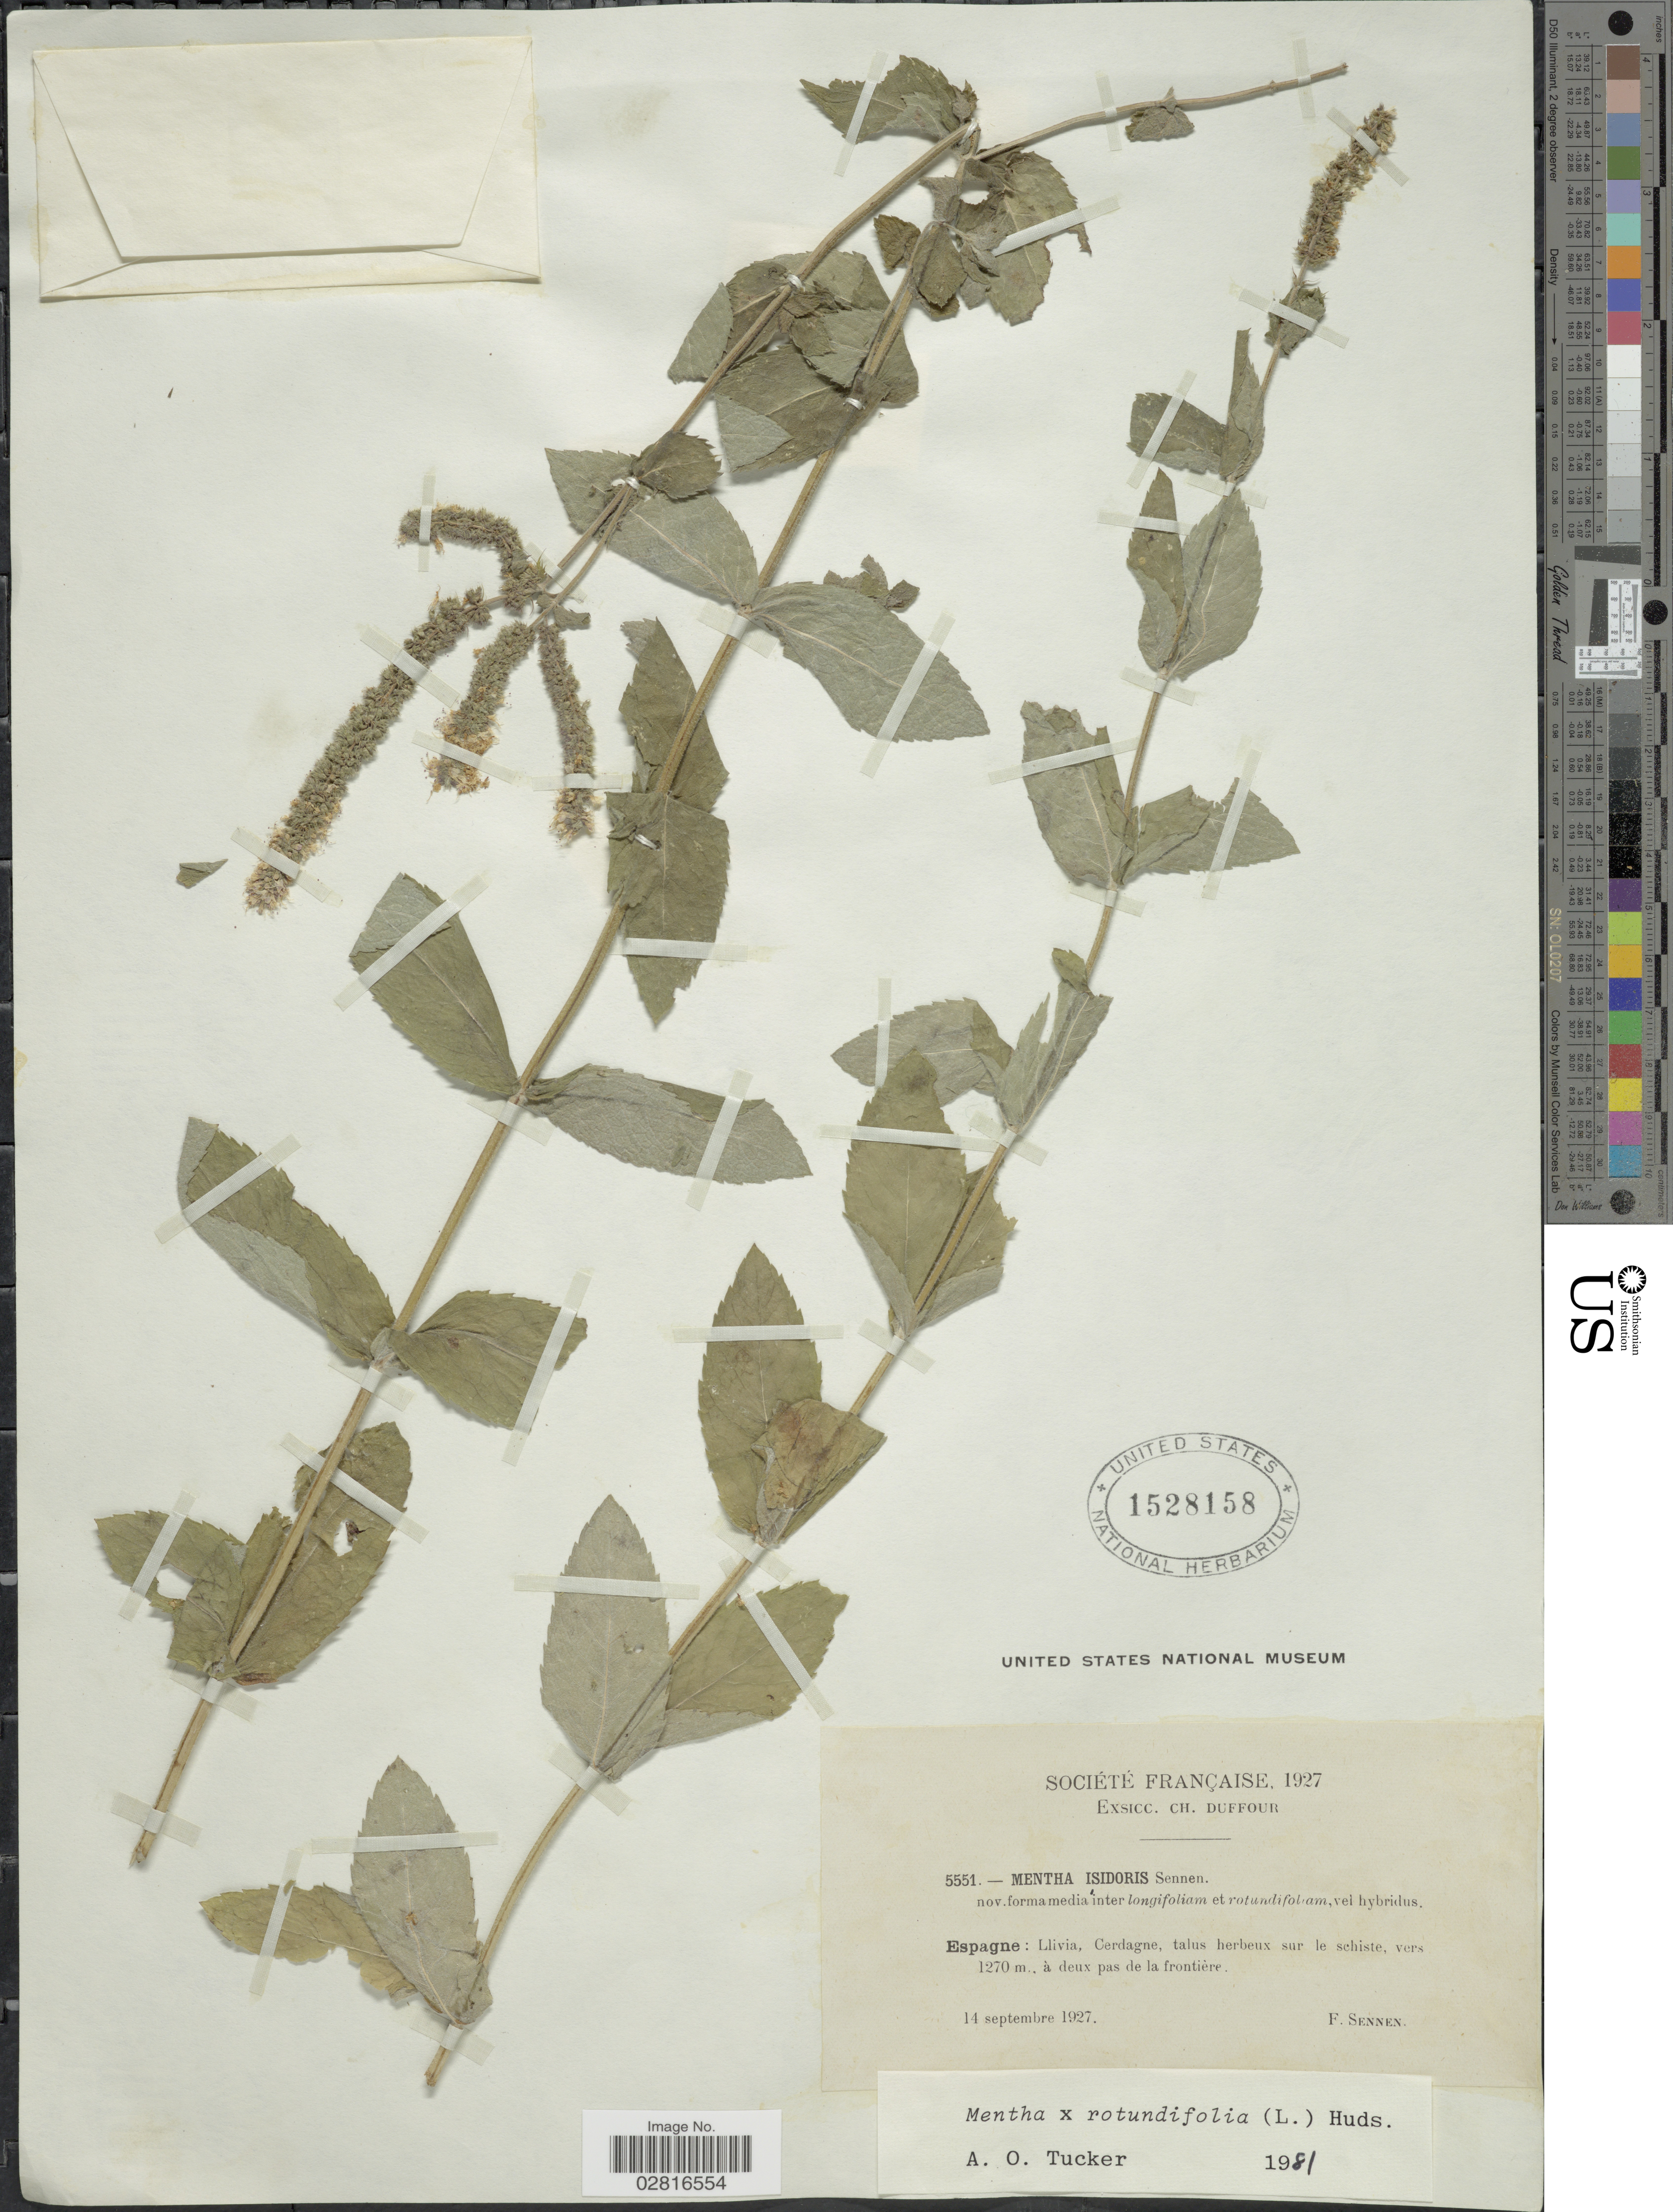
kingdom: Plantae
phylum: Tracheophyta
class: Magnoliopsida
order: Lamiales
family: Lamiaceae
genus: Mentha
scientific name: Mentha rotundifolia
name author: (L.) Huds.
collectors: E. Sennen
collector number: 5551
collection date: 1927-09-14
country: Spain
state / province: Islas Baleares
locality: Espagne: Llivia, Cerdagne, talus herbeux sur le schiste, à deux pas de la frontière.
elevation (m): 1270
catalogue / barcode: US 1528158